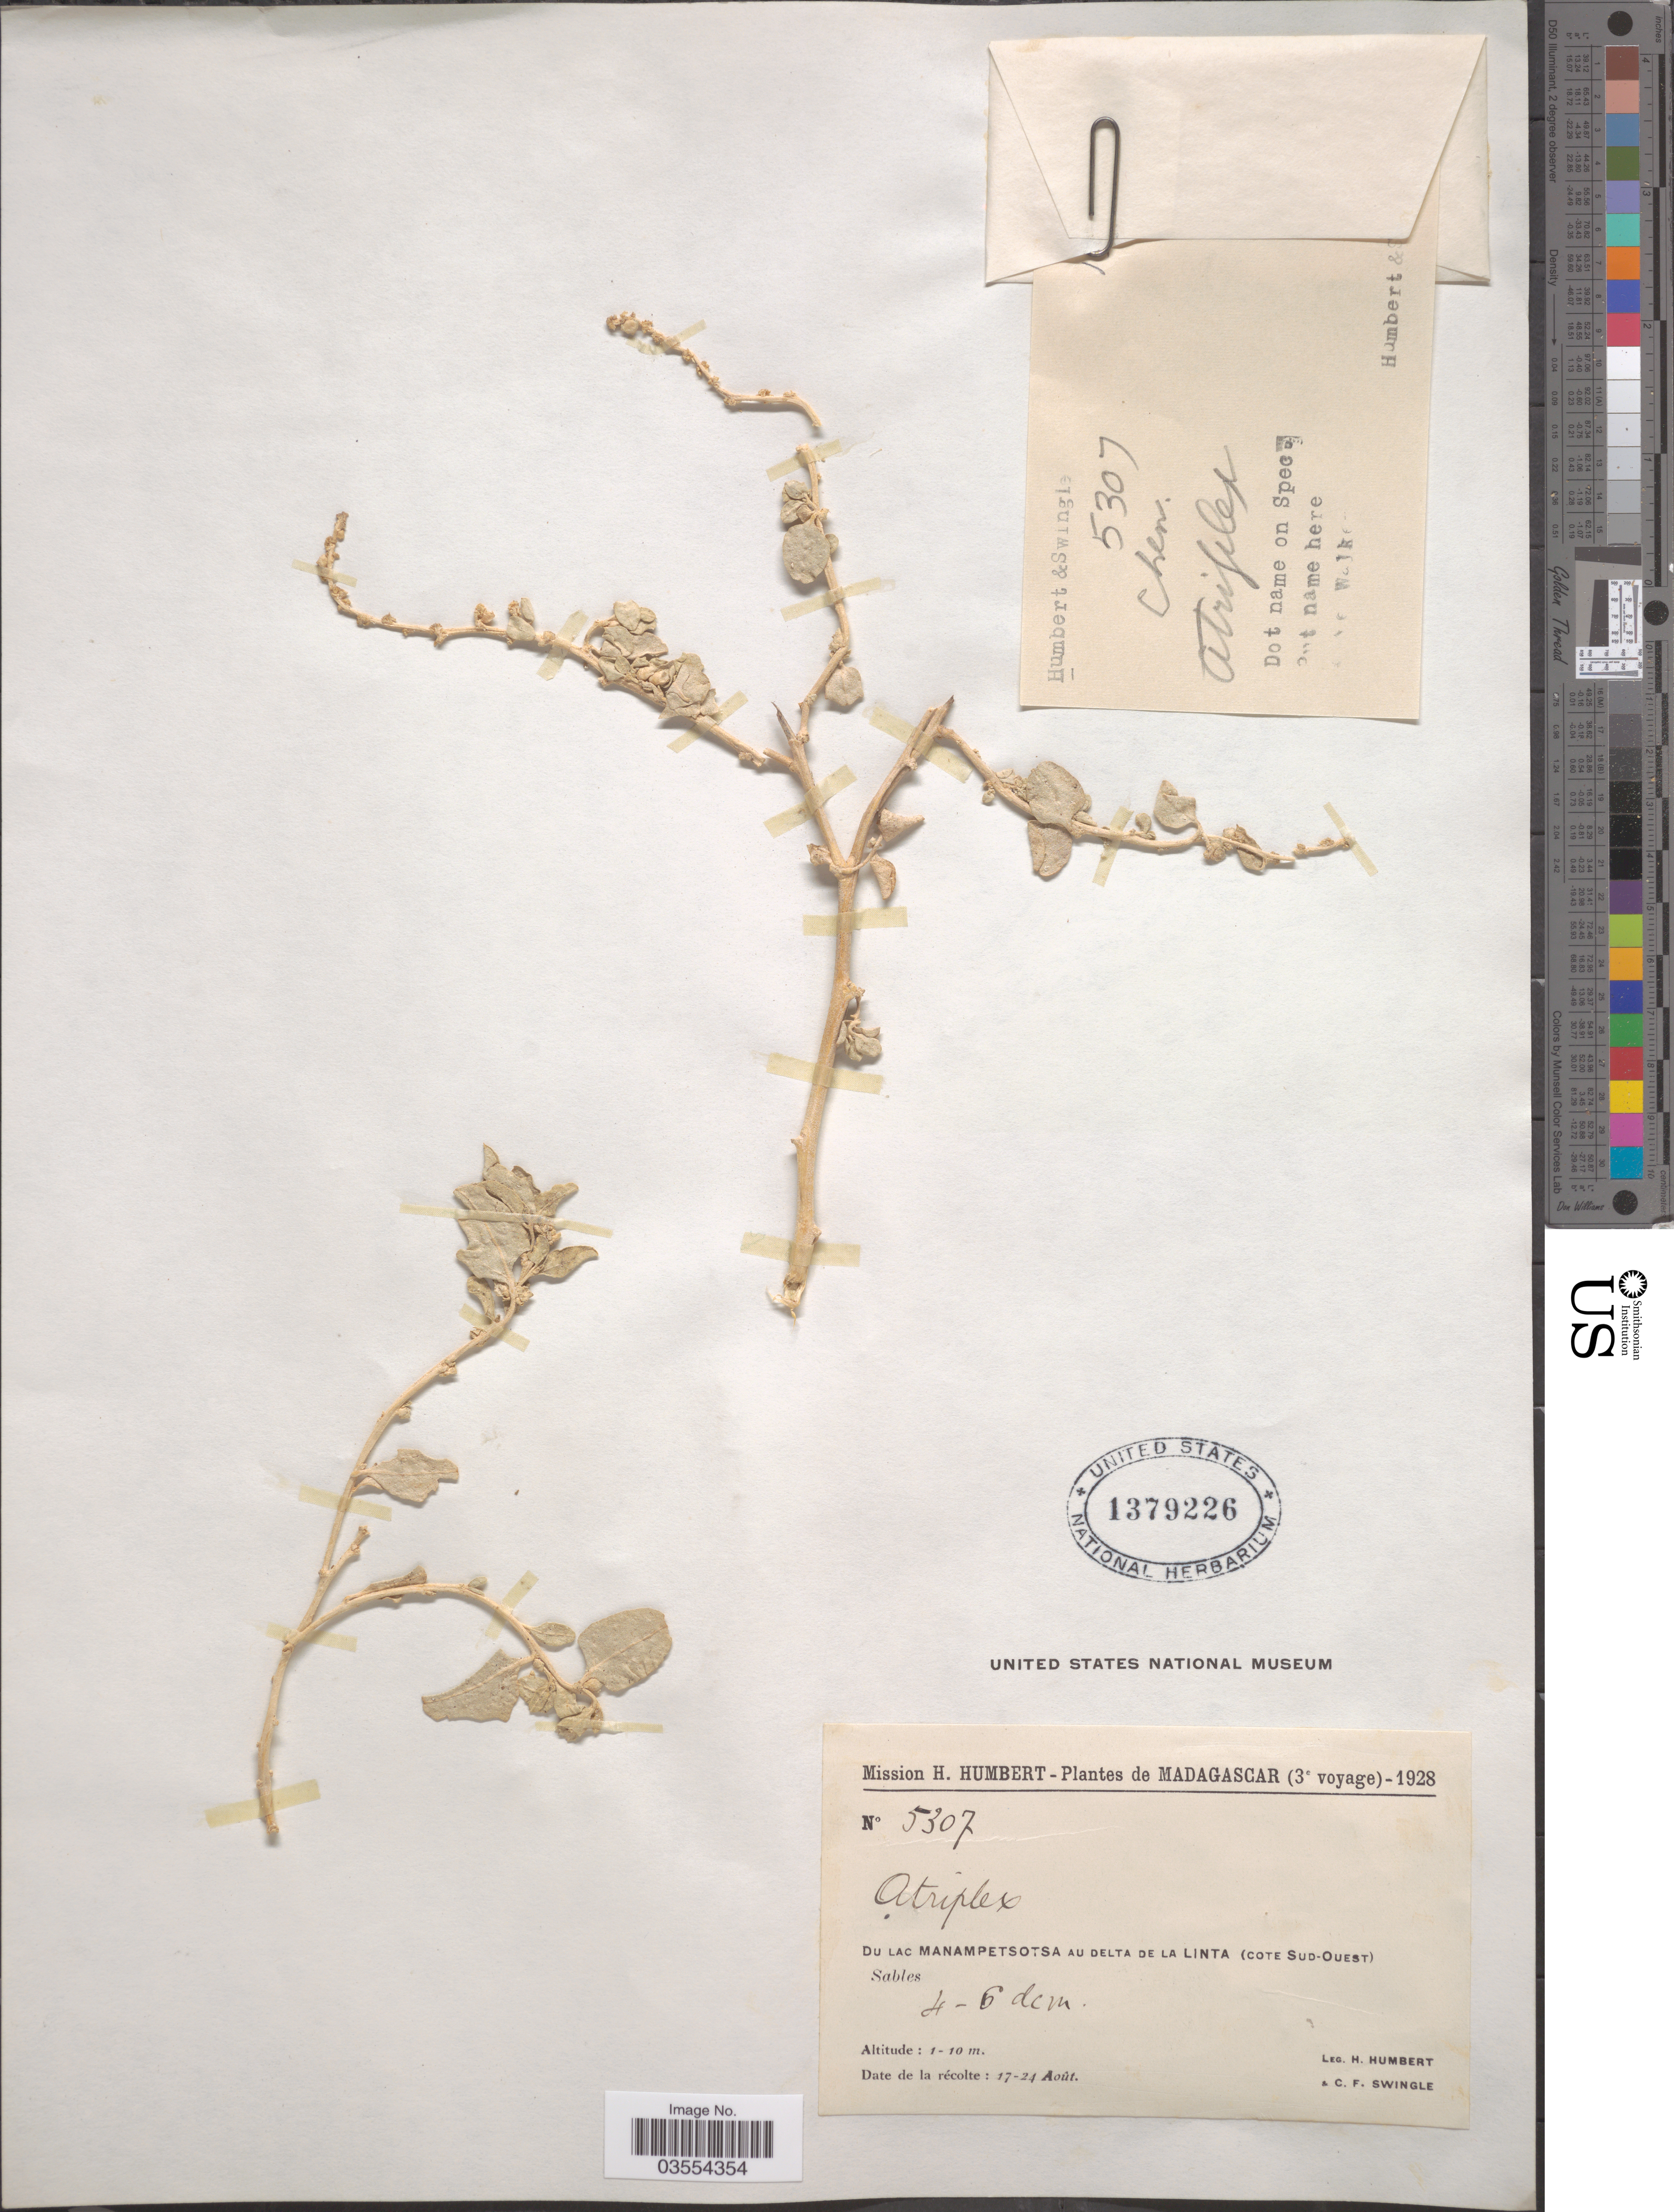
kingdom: Plantae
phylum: Tracheophyta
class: Magnoliopsida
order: Caryophyllales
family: Amaranthaceae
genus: Atriplex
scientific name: Atriplex sp.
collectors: H. Humbert & C. Swingle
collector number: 5307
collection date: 1928-08-17/1928-08-24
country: Madagascar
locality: Du Lac Manampetsotsa au delta de la Linta (Cote Sud-Ouest).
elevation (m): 1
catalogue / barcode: US 1379226